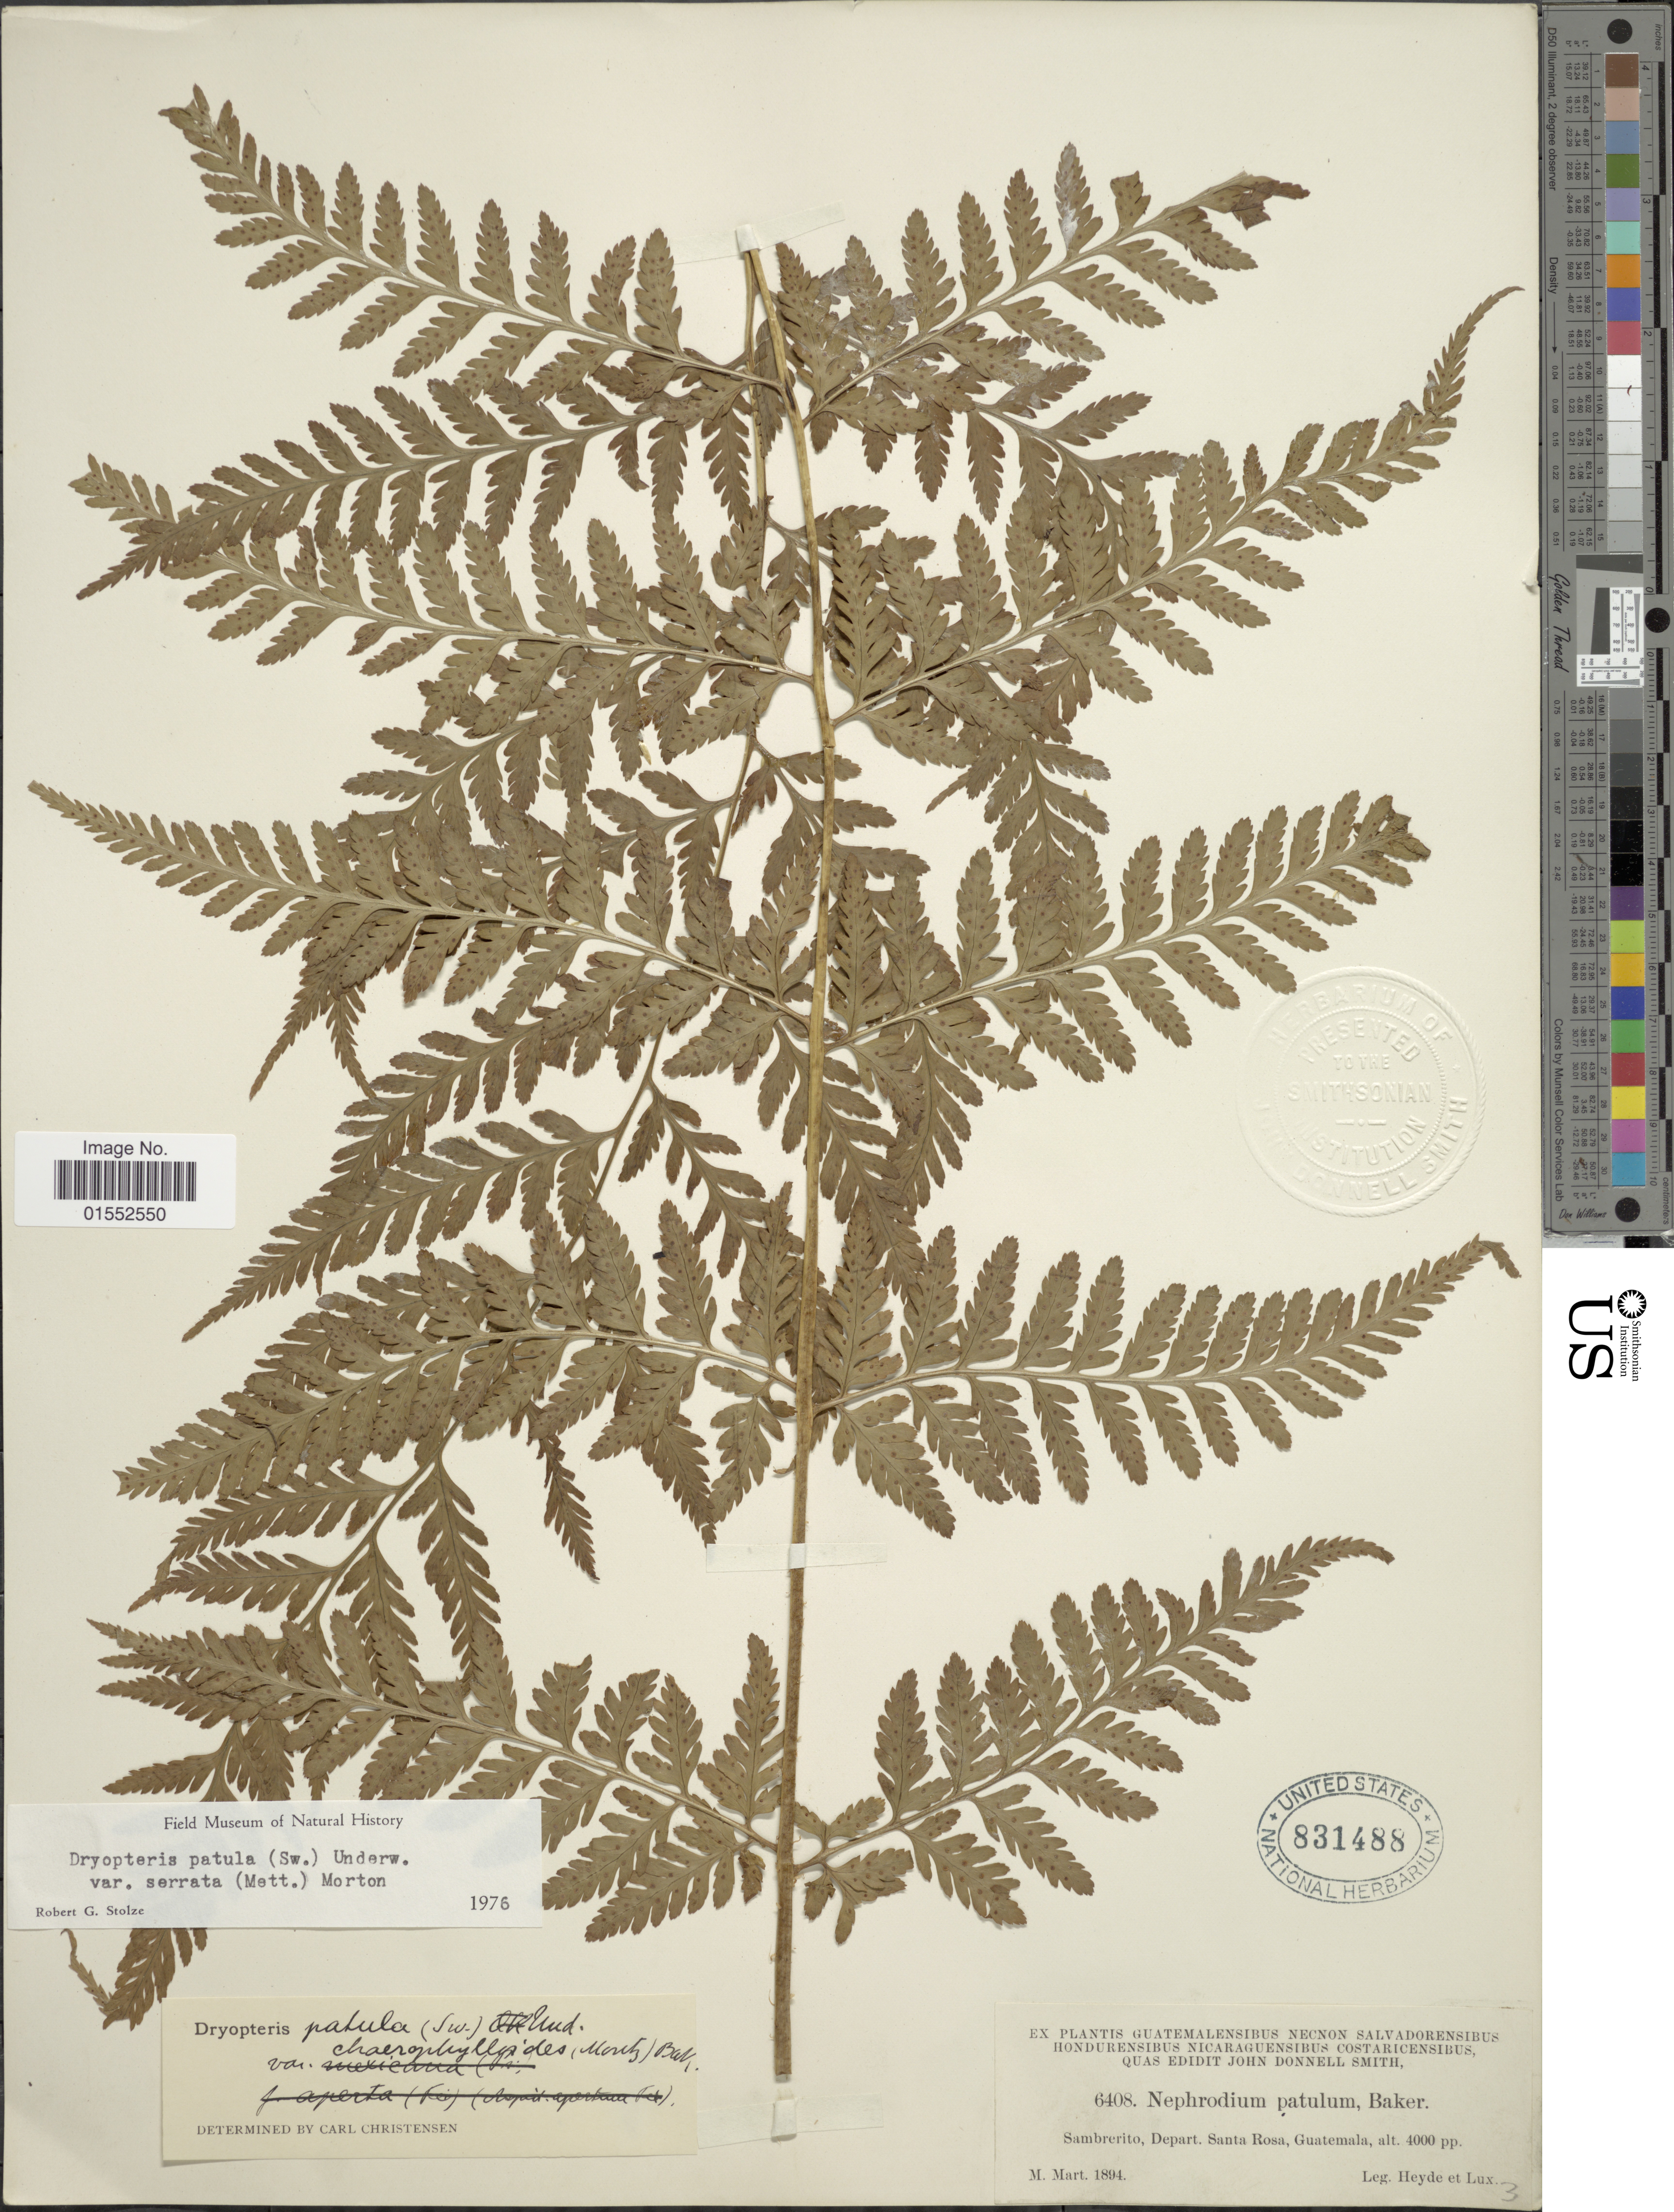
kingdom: Plantae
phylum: Tracheophyta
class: Polypodiopsida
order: Polypodiales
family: Dryopteridaceae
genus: Dryopteris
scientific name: Dryopteris patula var. serrata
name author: (Mett.) C.V. Morton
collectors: Heyde & Lux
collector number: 6408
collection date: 1894-03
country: Guatemala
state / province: Santa Rosa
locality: Sambrerito, Depart. Santa Rosa, Guatemala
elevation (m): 1219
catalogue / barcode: US 831488